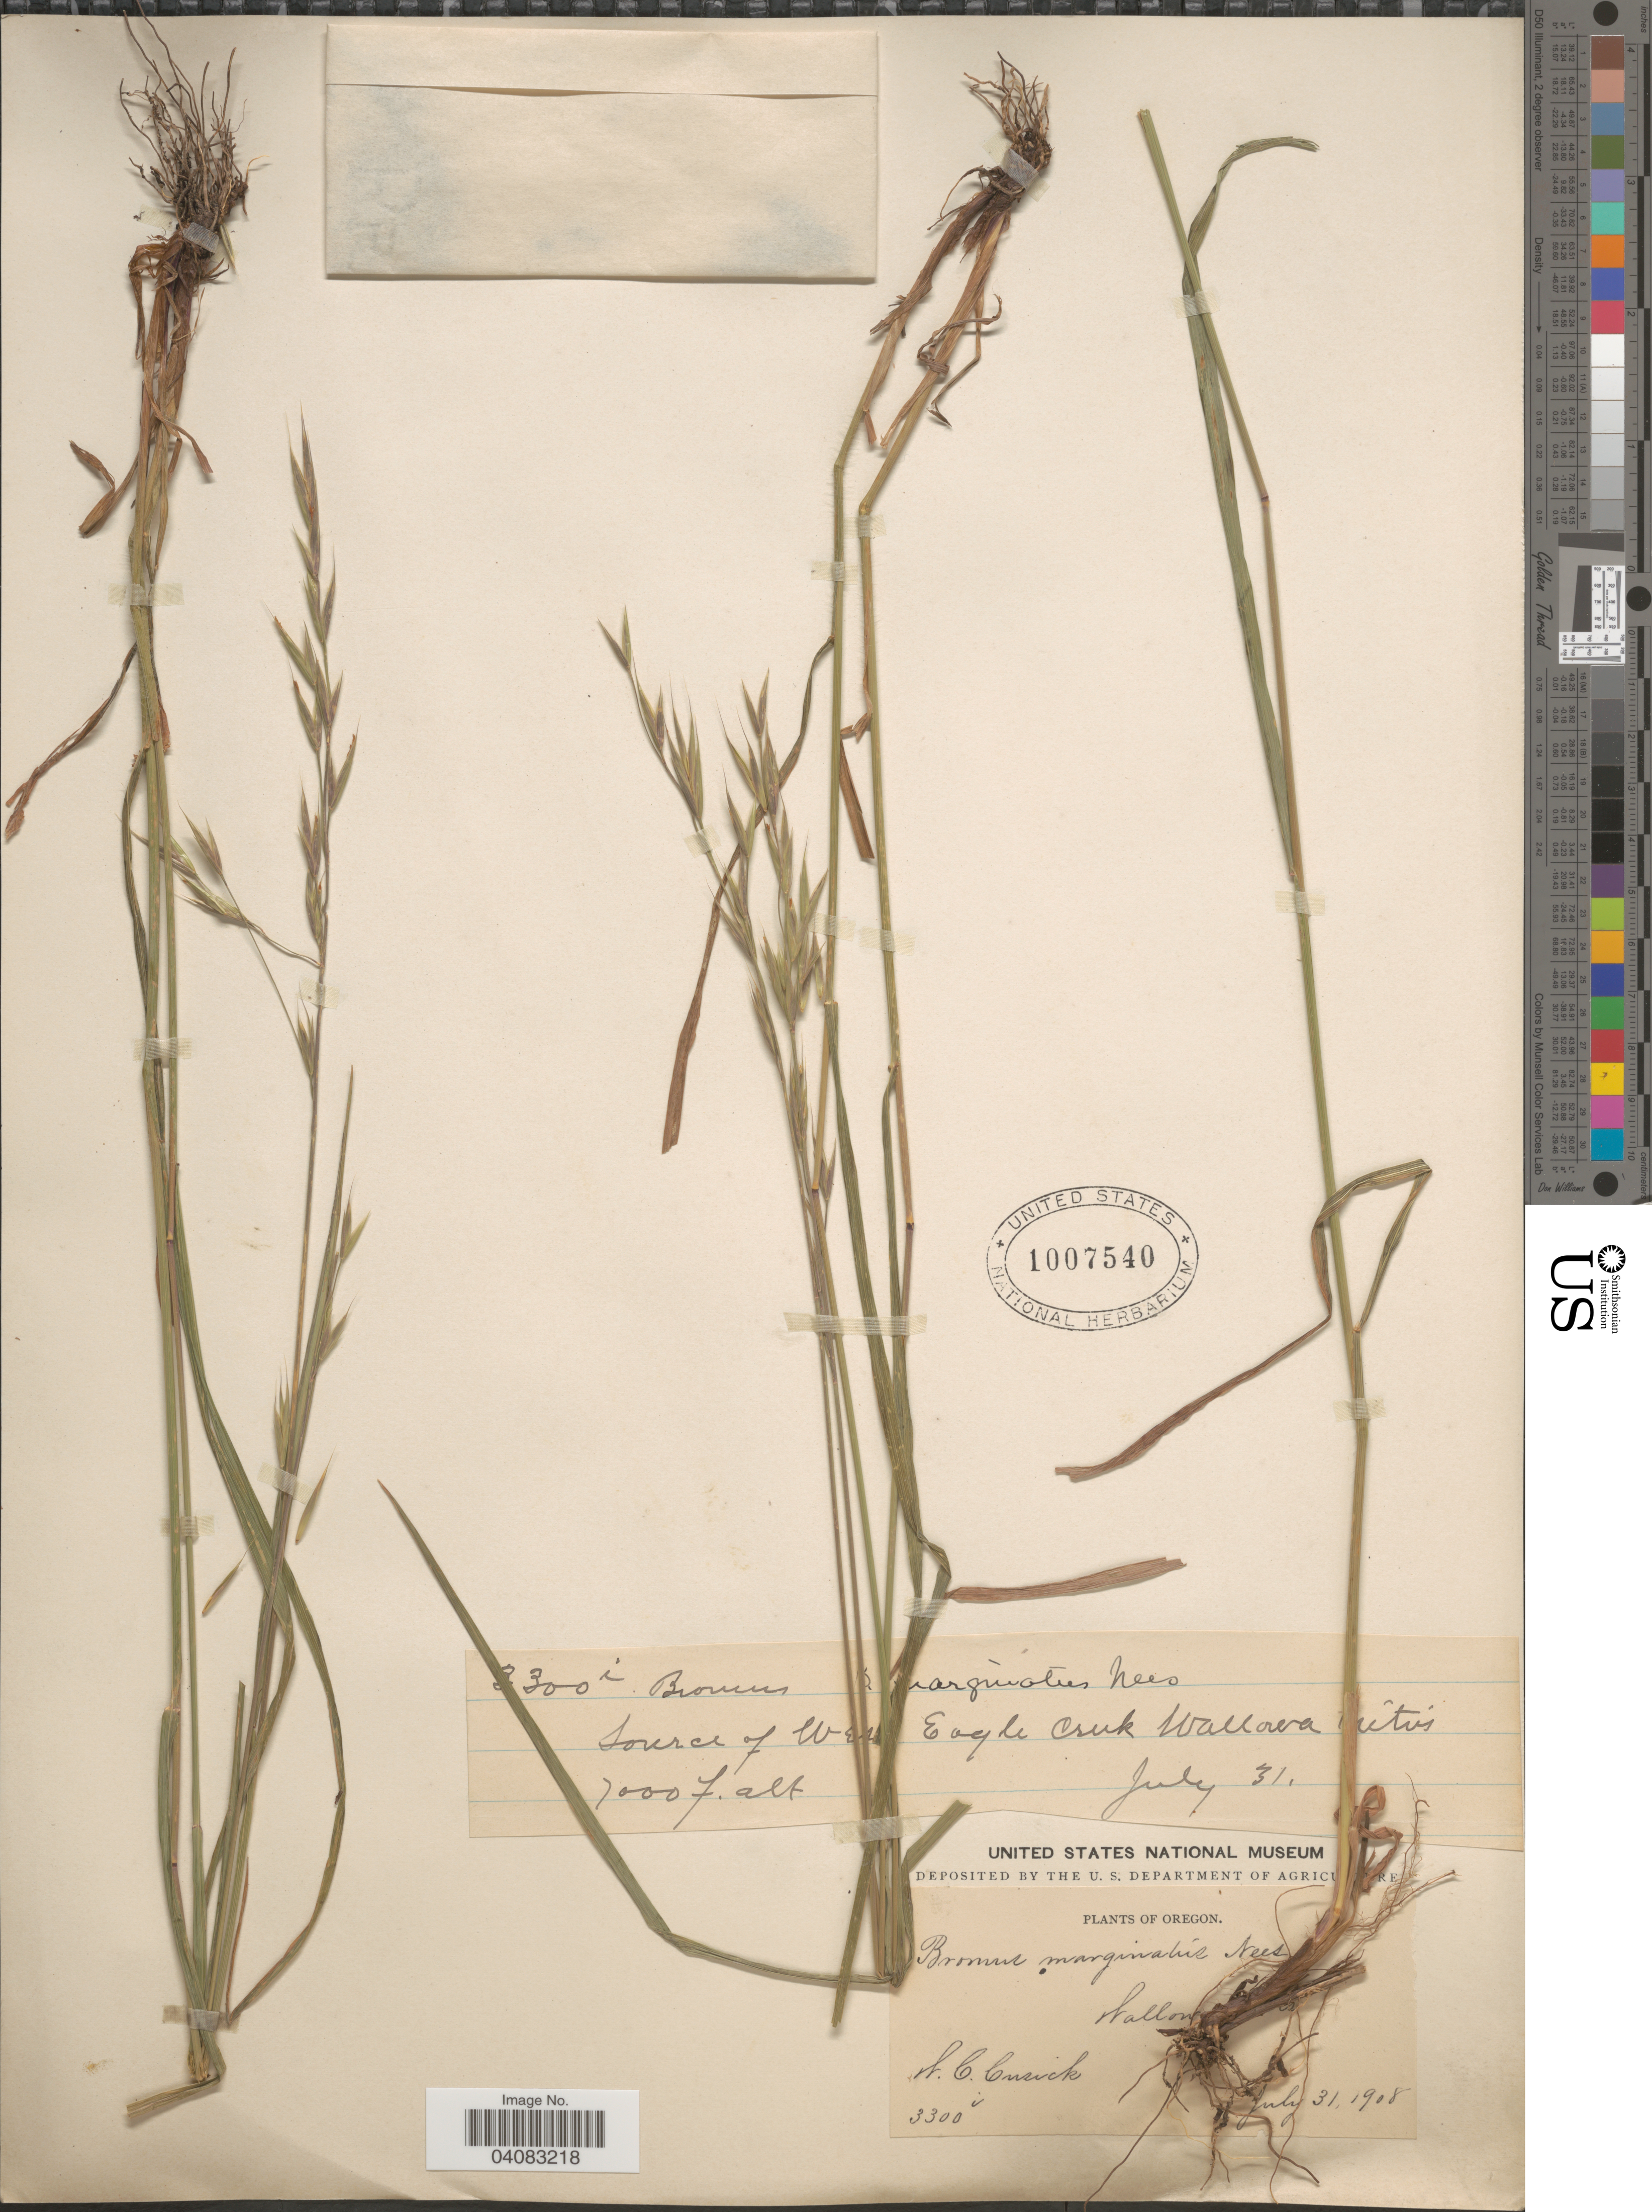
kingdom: Plantae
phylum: Tracheophyta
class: Liliopsida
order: Poales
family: Poaceae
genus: Bromus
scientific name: Bromus marginatus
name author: Nees ex Steud.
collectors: W. C. Cusick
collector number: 3300i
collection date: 1908-07-31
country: United States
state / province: Oregon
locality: Source of West [interpreted] Eagle Creek Wallowa Mtns.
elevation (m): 2134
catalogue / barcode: US 1007540